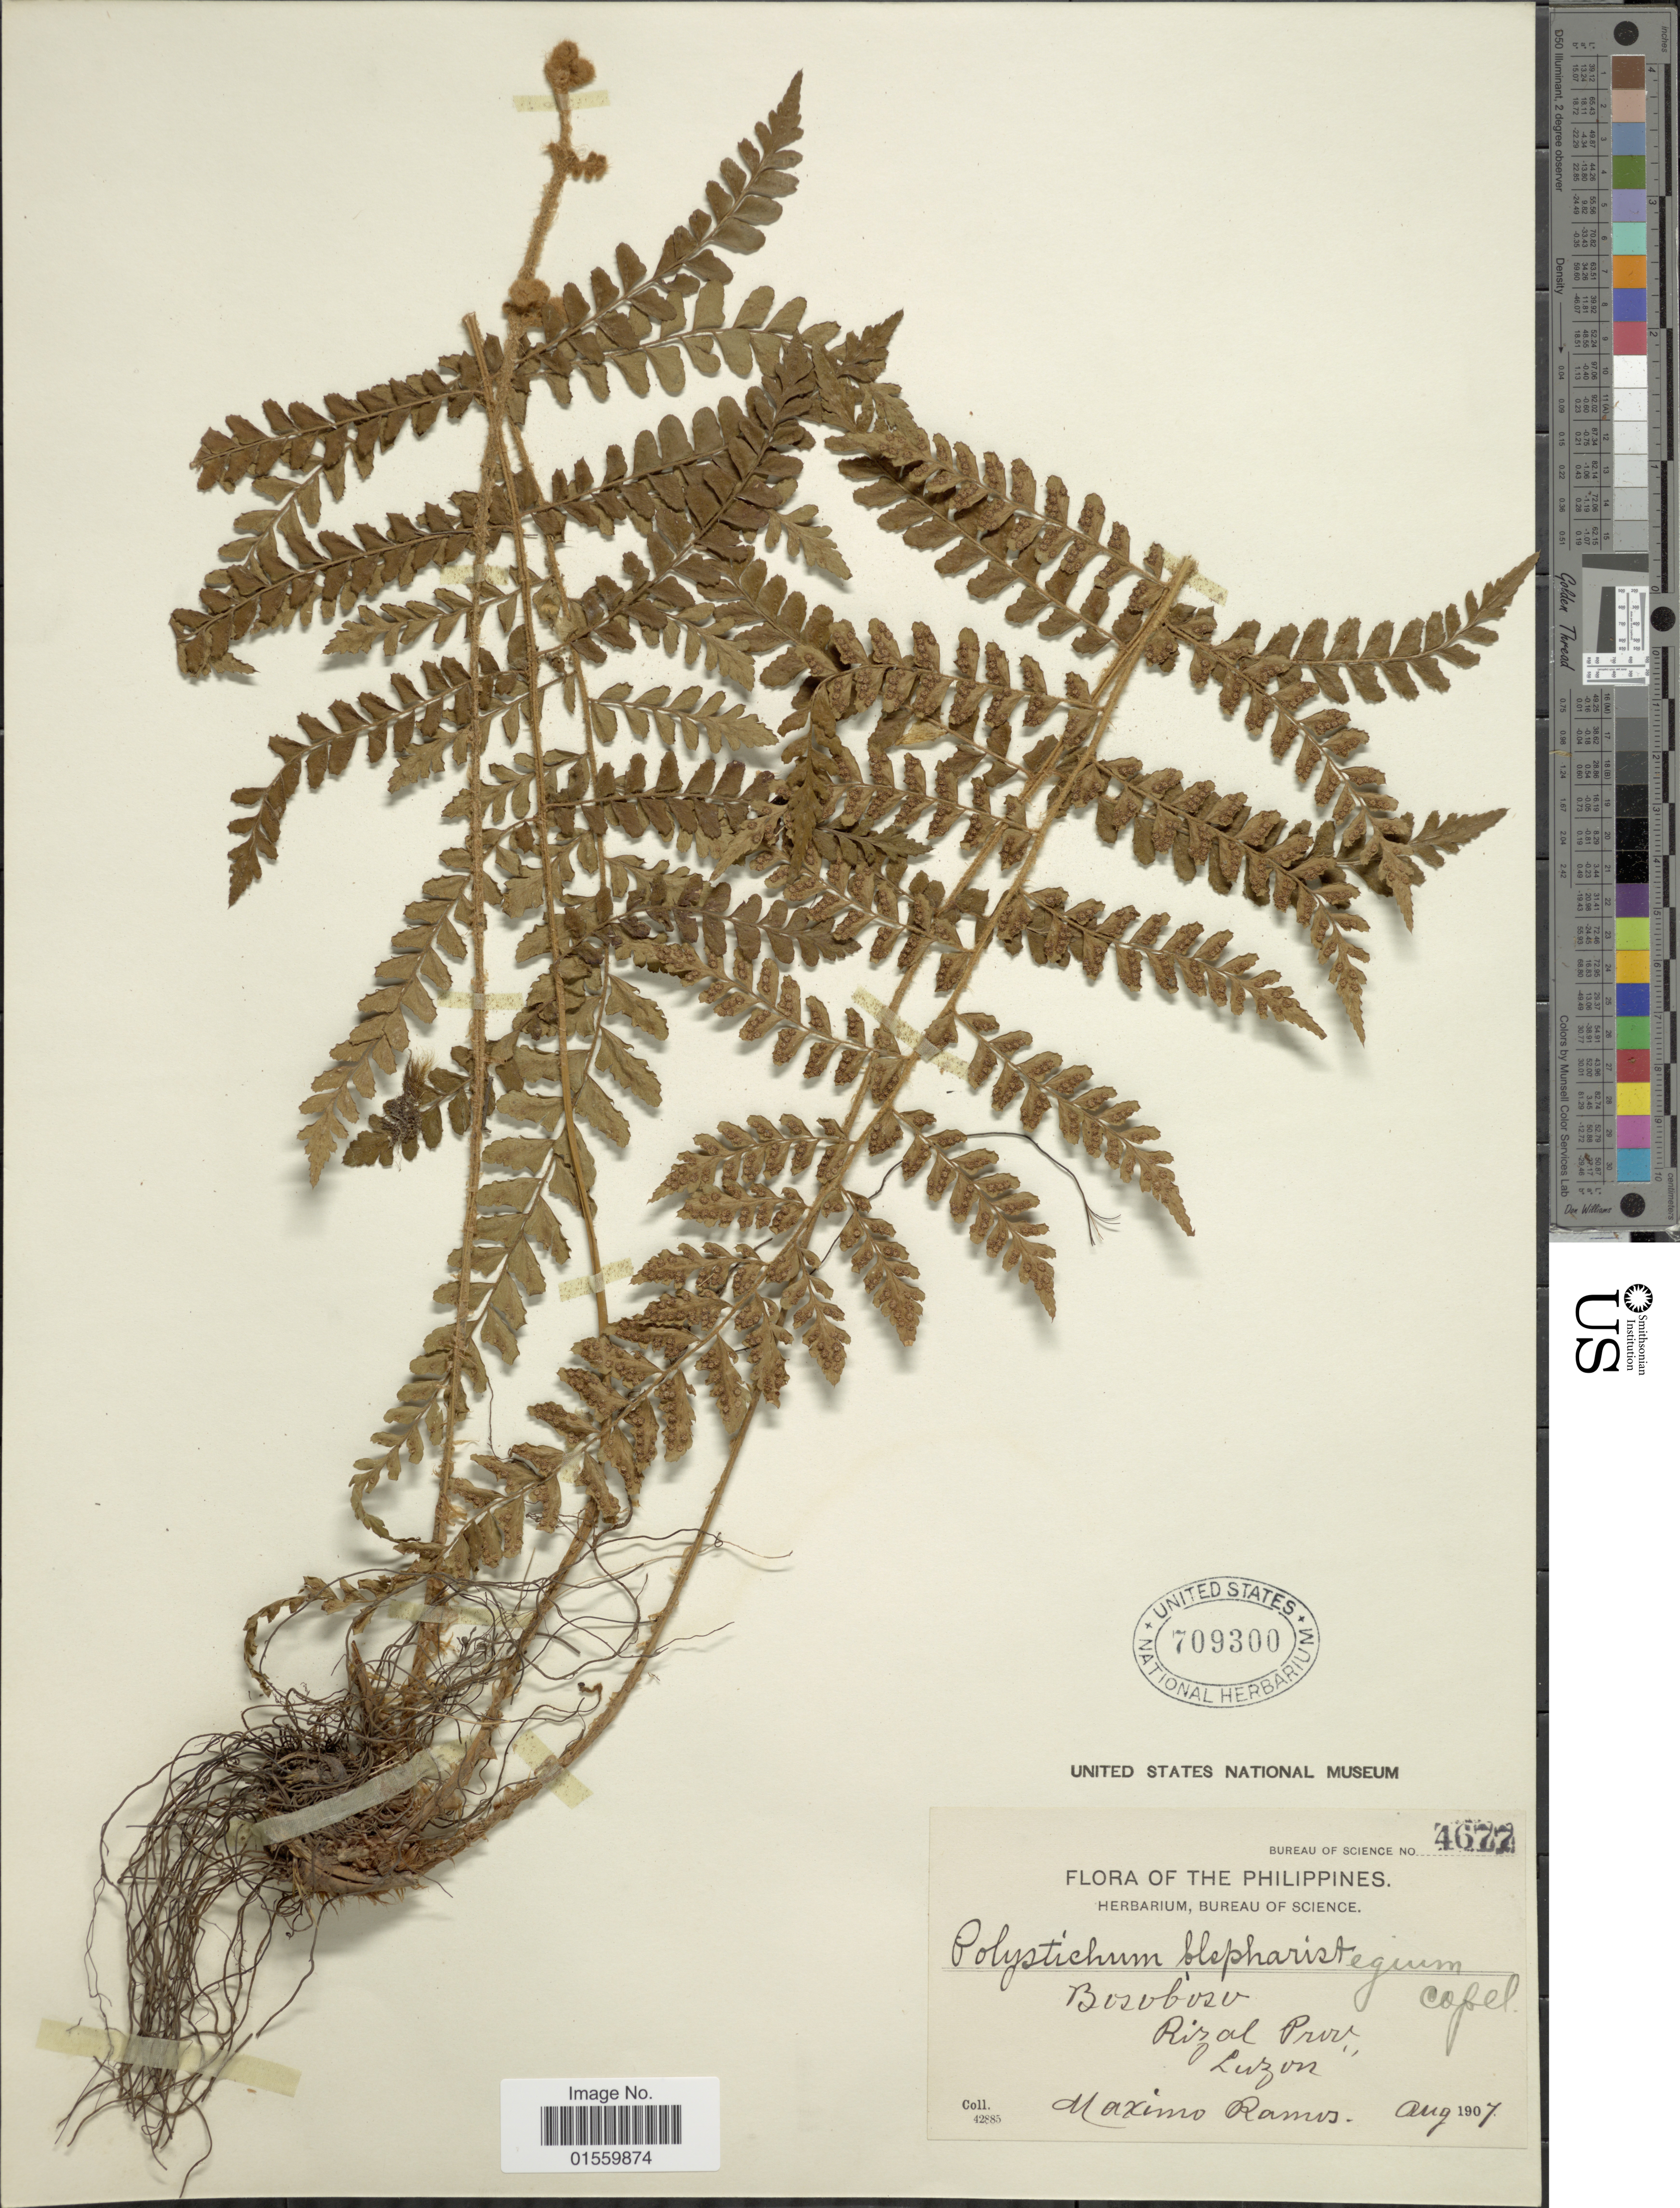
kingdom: Plantae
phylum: Tracheophyta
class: Polypodiopsida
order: Polypodiales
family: Dryopteridaceae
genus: Polystichum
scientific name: Polystichum blepharistegium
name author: Copel.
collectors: M. Ramos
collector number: Bureau of Science 4677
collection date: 1907-08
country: Philippines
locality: Boso boso, Rizal Prov., Luzon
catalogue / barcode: US 709300